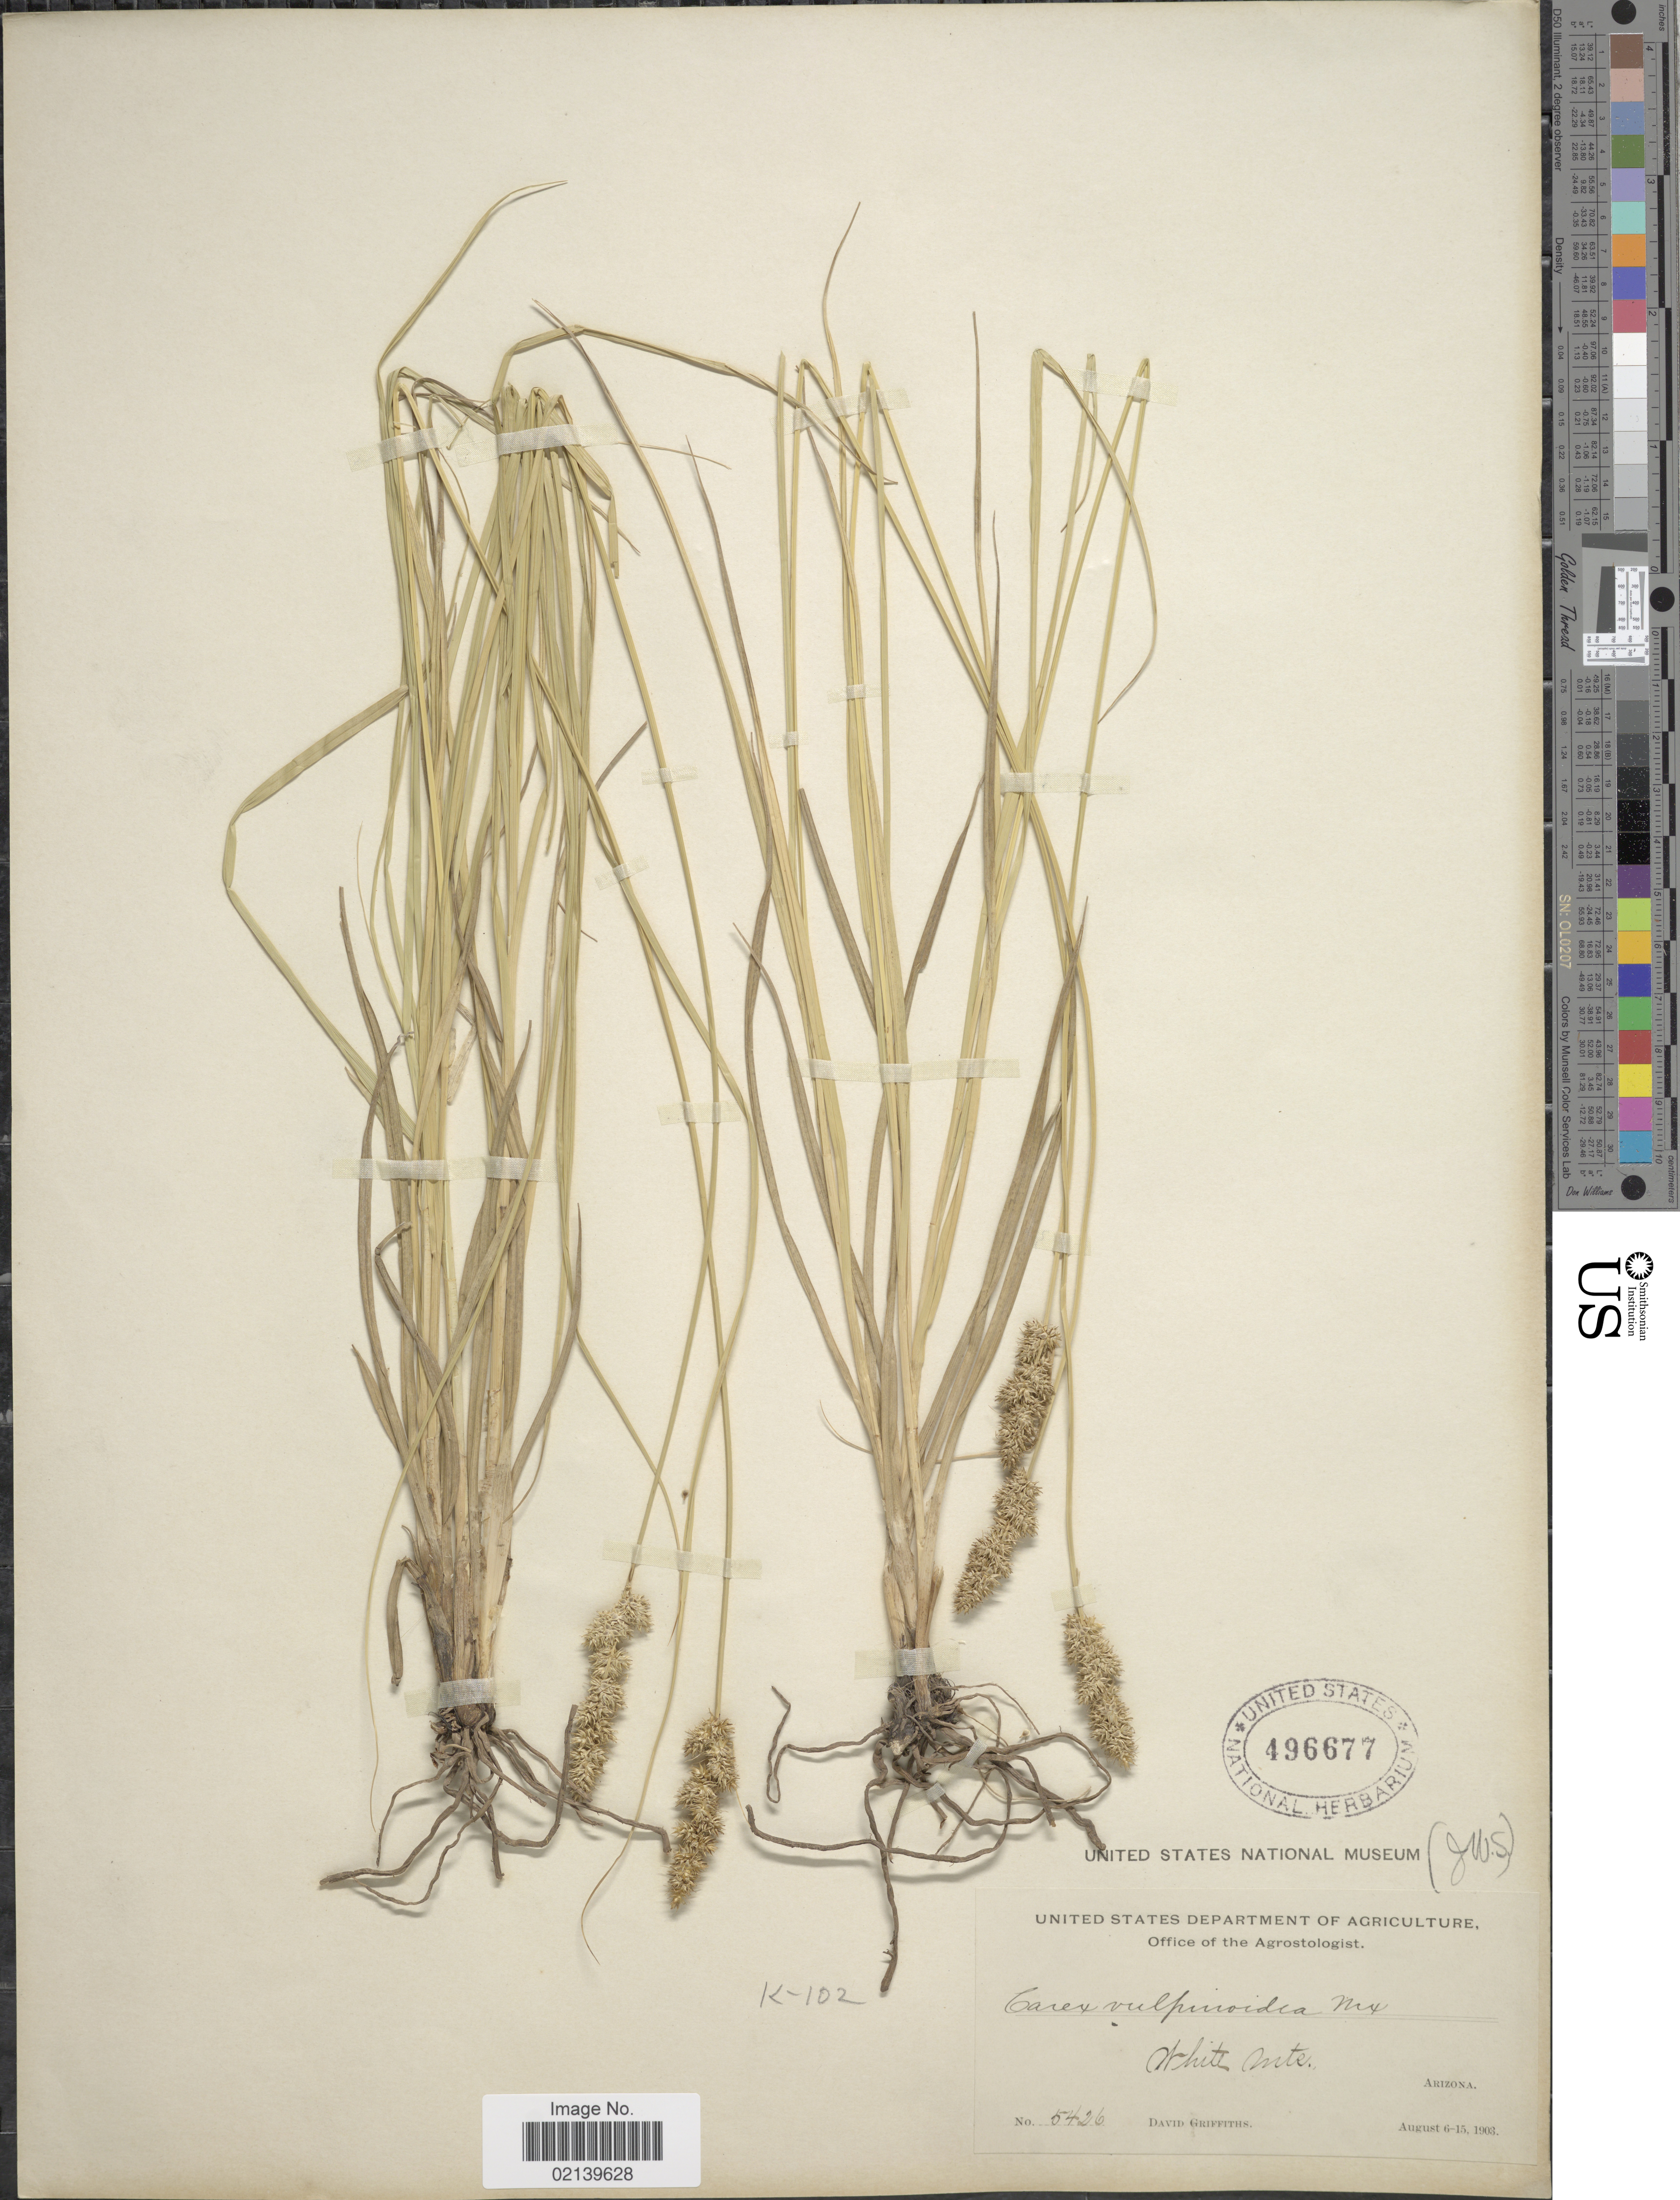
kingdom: Plantae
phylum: Tracheophyta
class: Liliopsida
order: Poales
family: Cyperaceae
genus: Carex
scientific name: Carex vulpinoidea Michx.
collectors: D. Griffiths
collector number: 5426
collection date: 1903-08-06/1903-08-15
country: United States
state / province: Arizona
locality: White Mts.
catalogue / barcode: US 496677